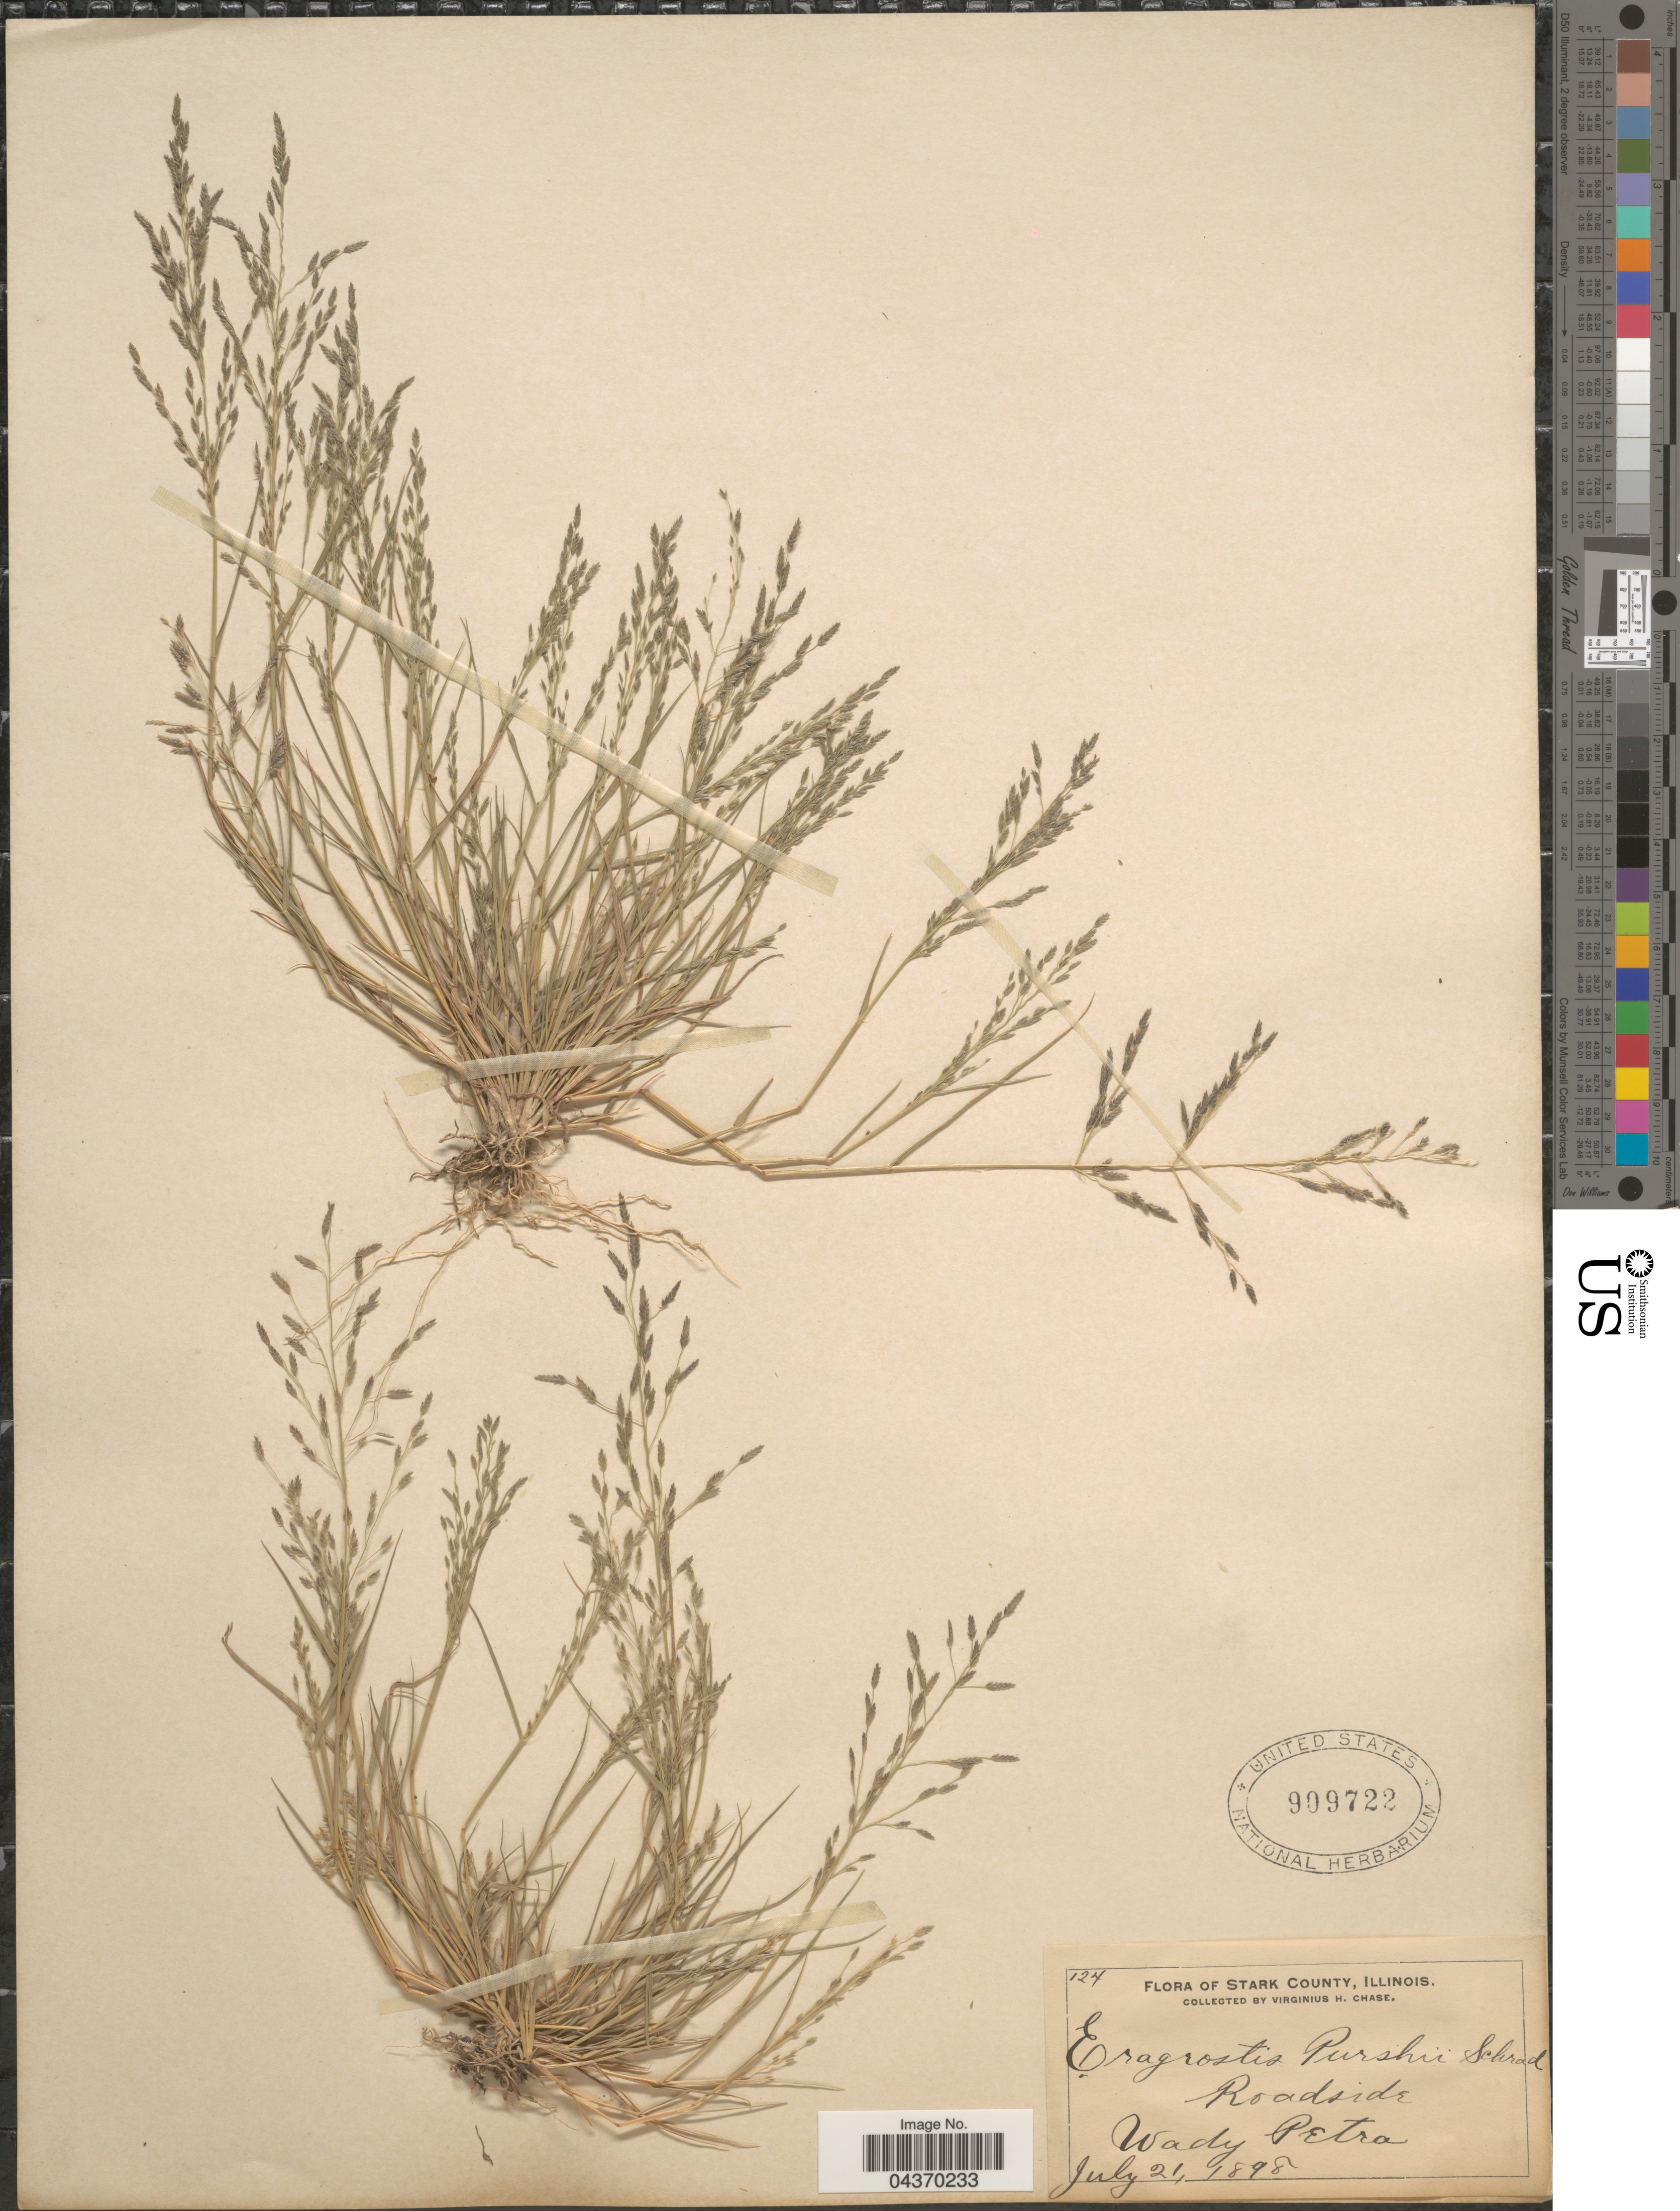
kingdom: Plantae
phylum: Tracheophyta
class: Liliopsida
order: Poales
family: Poaceae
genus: Eragrostis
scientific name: Eragrostis pectinacea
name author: (Michx.) Nees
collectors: V. H. Chase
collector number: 124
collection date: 1898-07-21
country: United States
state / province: Illinois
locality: Stark County. Wady Petra.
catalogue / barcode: US 909722